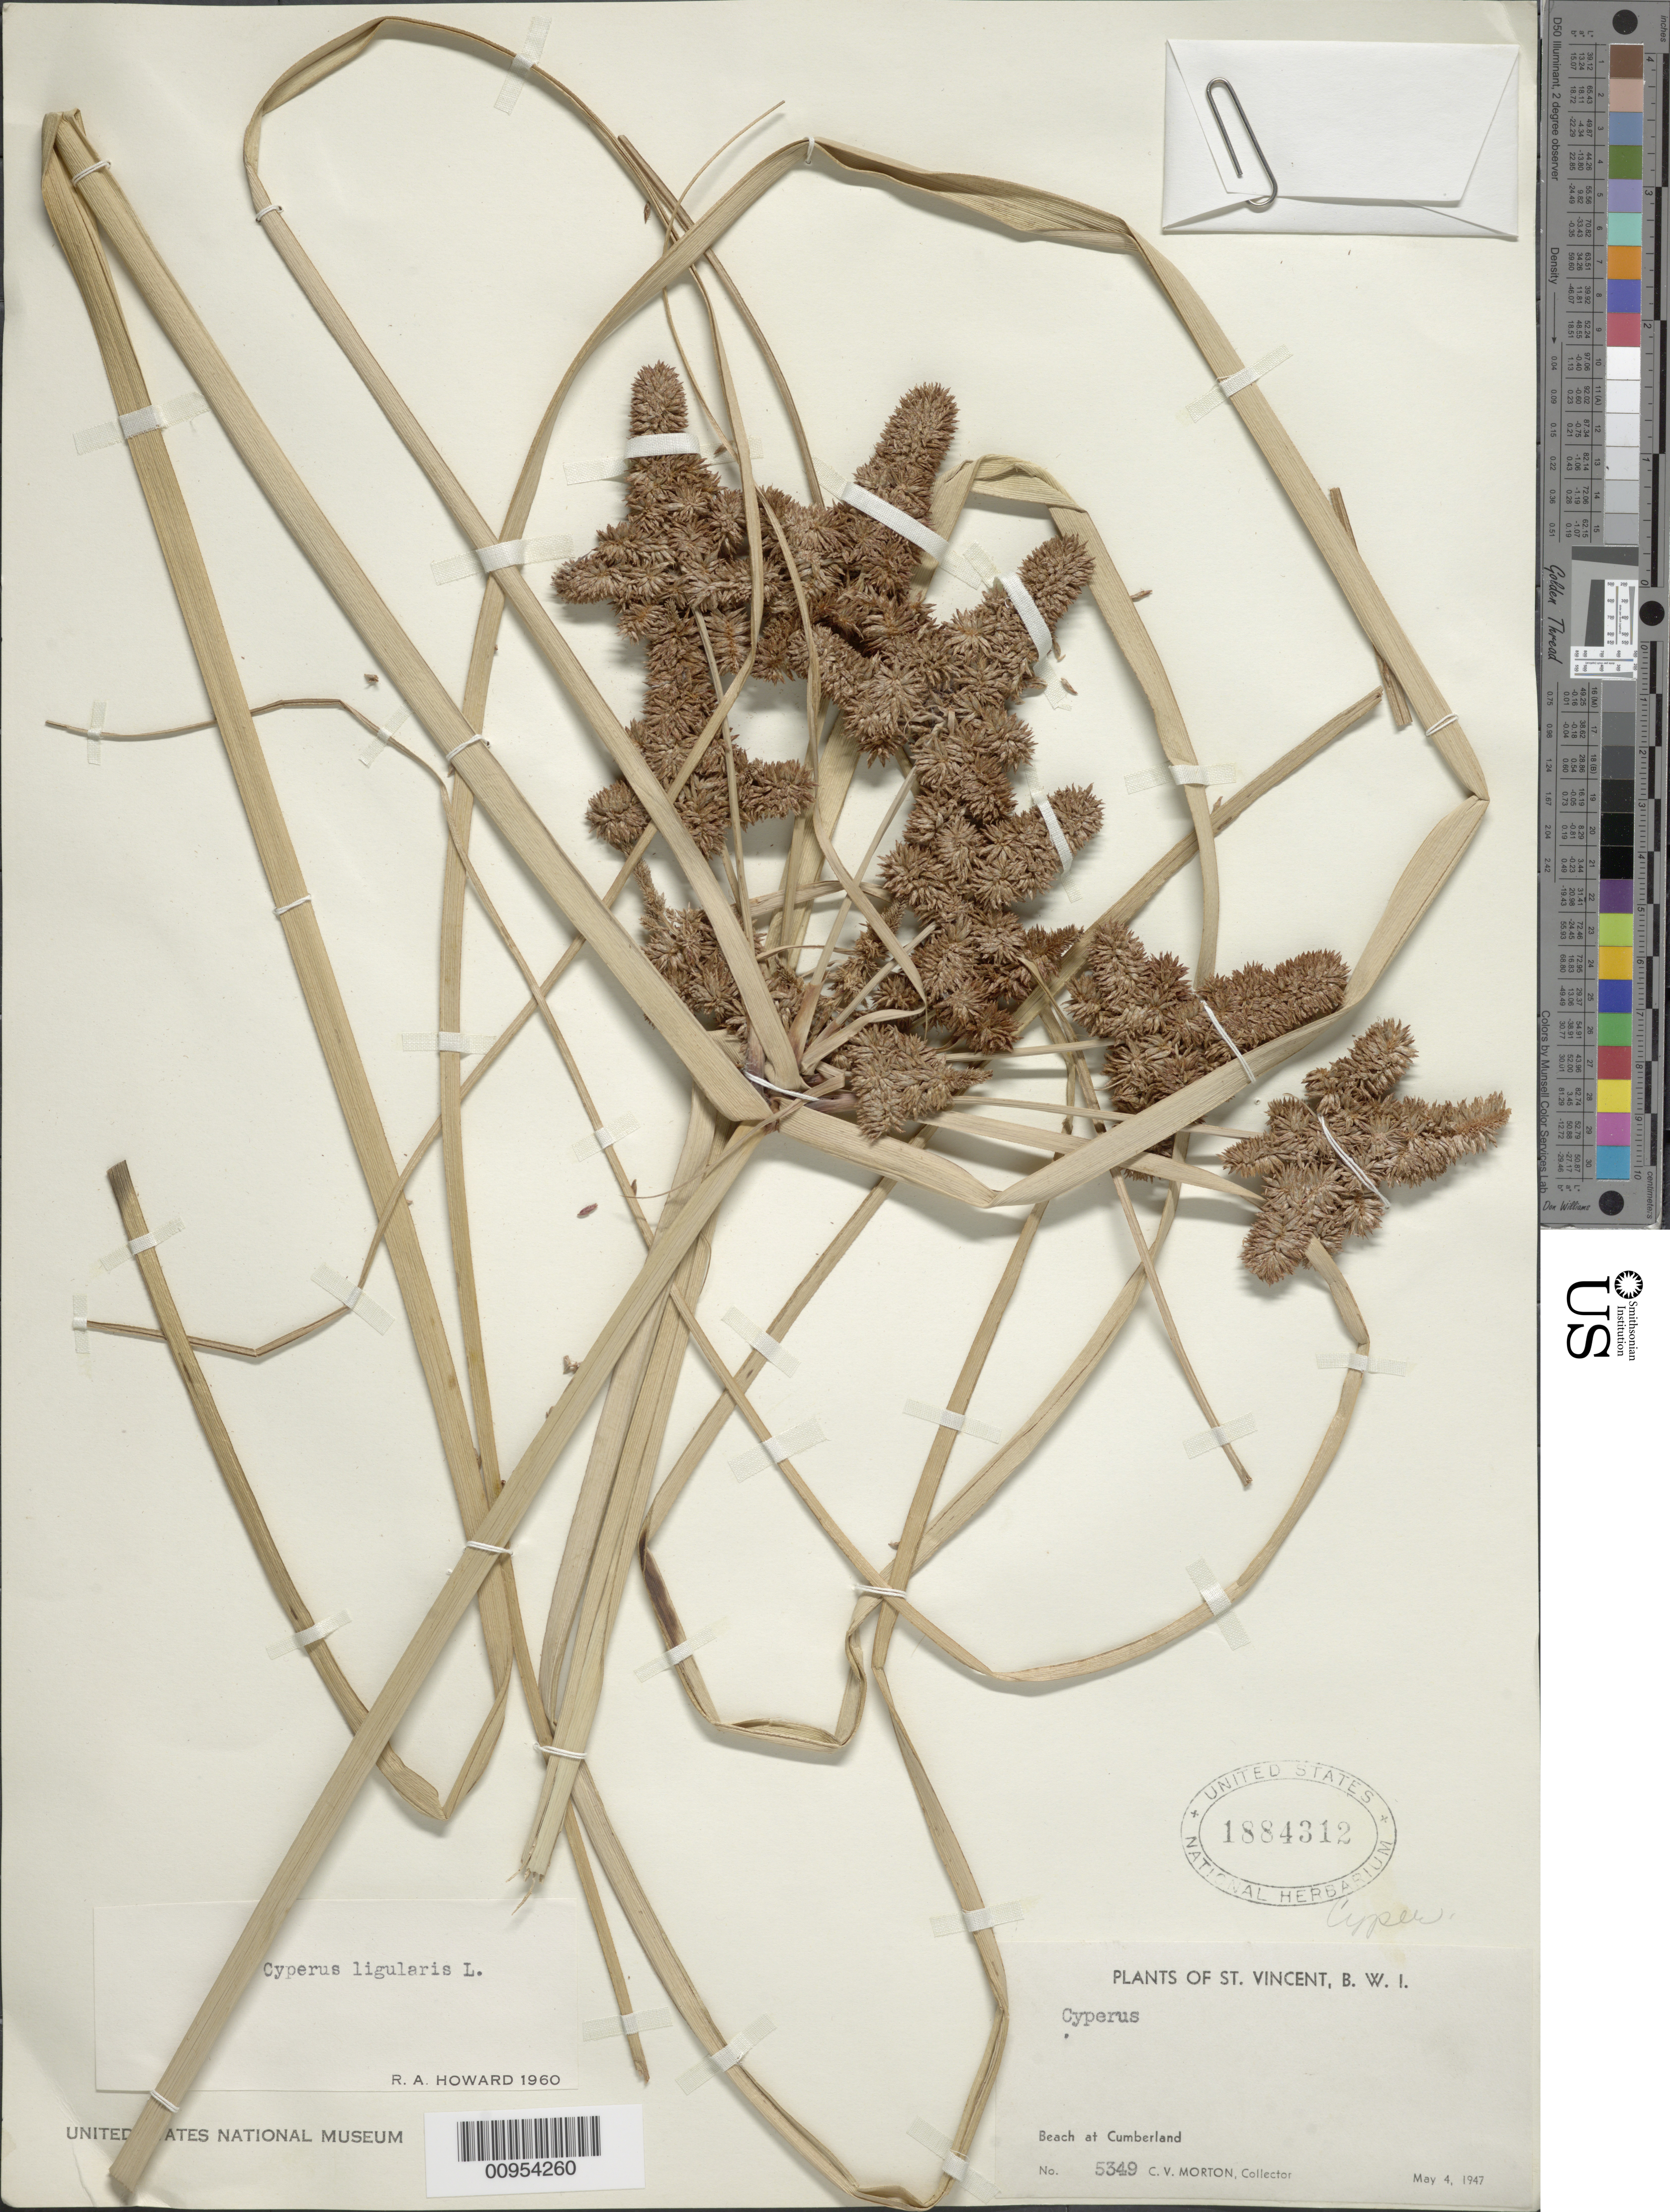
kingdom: Plantae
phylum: Tracheophyta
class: Liliopsida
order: Poales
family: Cyperaceae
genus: Cyperus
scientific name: Cyperus ligularis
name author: L.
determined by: Howard, R. A.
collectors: C. V. Morton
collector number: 5349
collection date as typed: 04 May 1947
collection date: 1947-05-04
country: St. Vincent - Grenadines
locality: Beach at Cumberland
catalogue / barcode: US 1884312